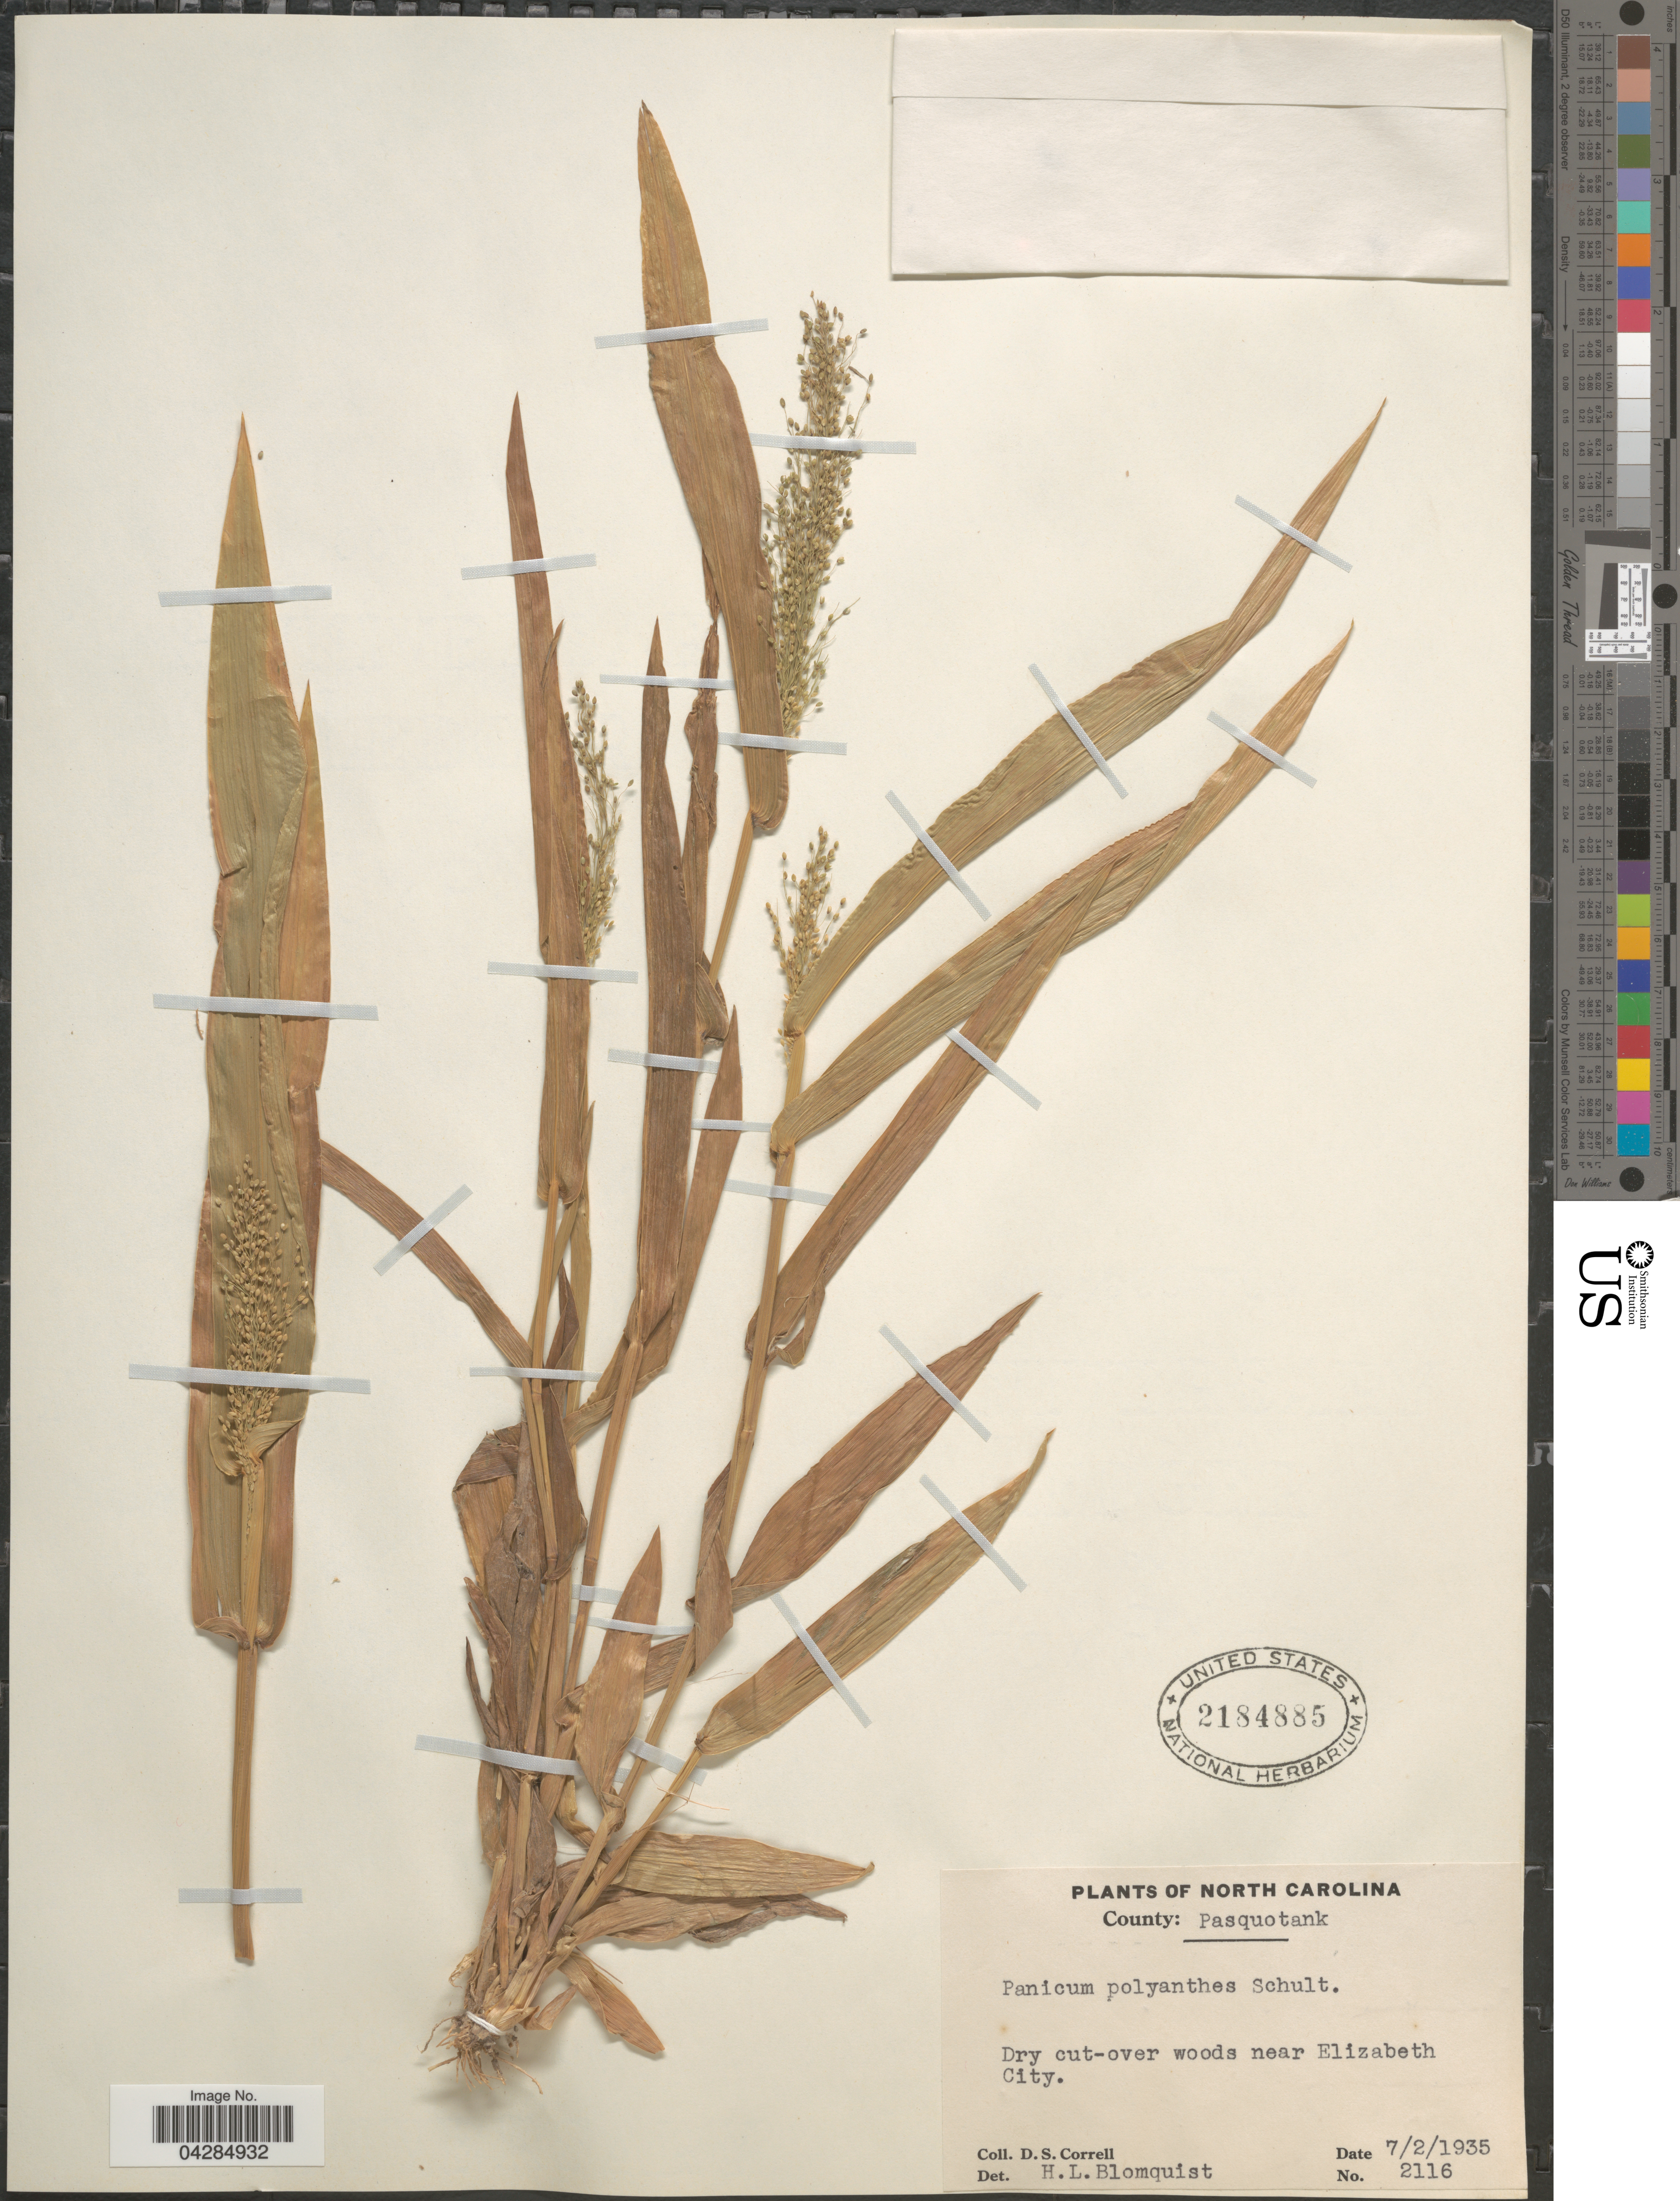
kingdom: Plantae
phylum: Tracheophyta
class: Liliopsida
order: Poales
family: Poaceae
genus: Dichanthelium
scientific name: Dichanthelium polyanthes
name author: (Schult.) Mohlenbr.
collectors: D. S. Correll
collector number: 2116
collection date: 1935-07-02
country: United States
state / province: North Carolina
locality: County: Pasquotank. Near Elizabeth City.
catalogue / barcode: US 2184885